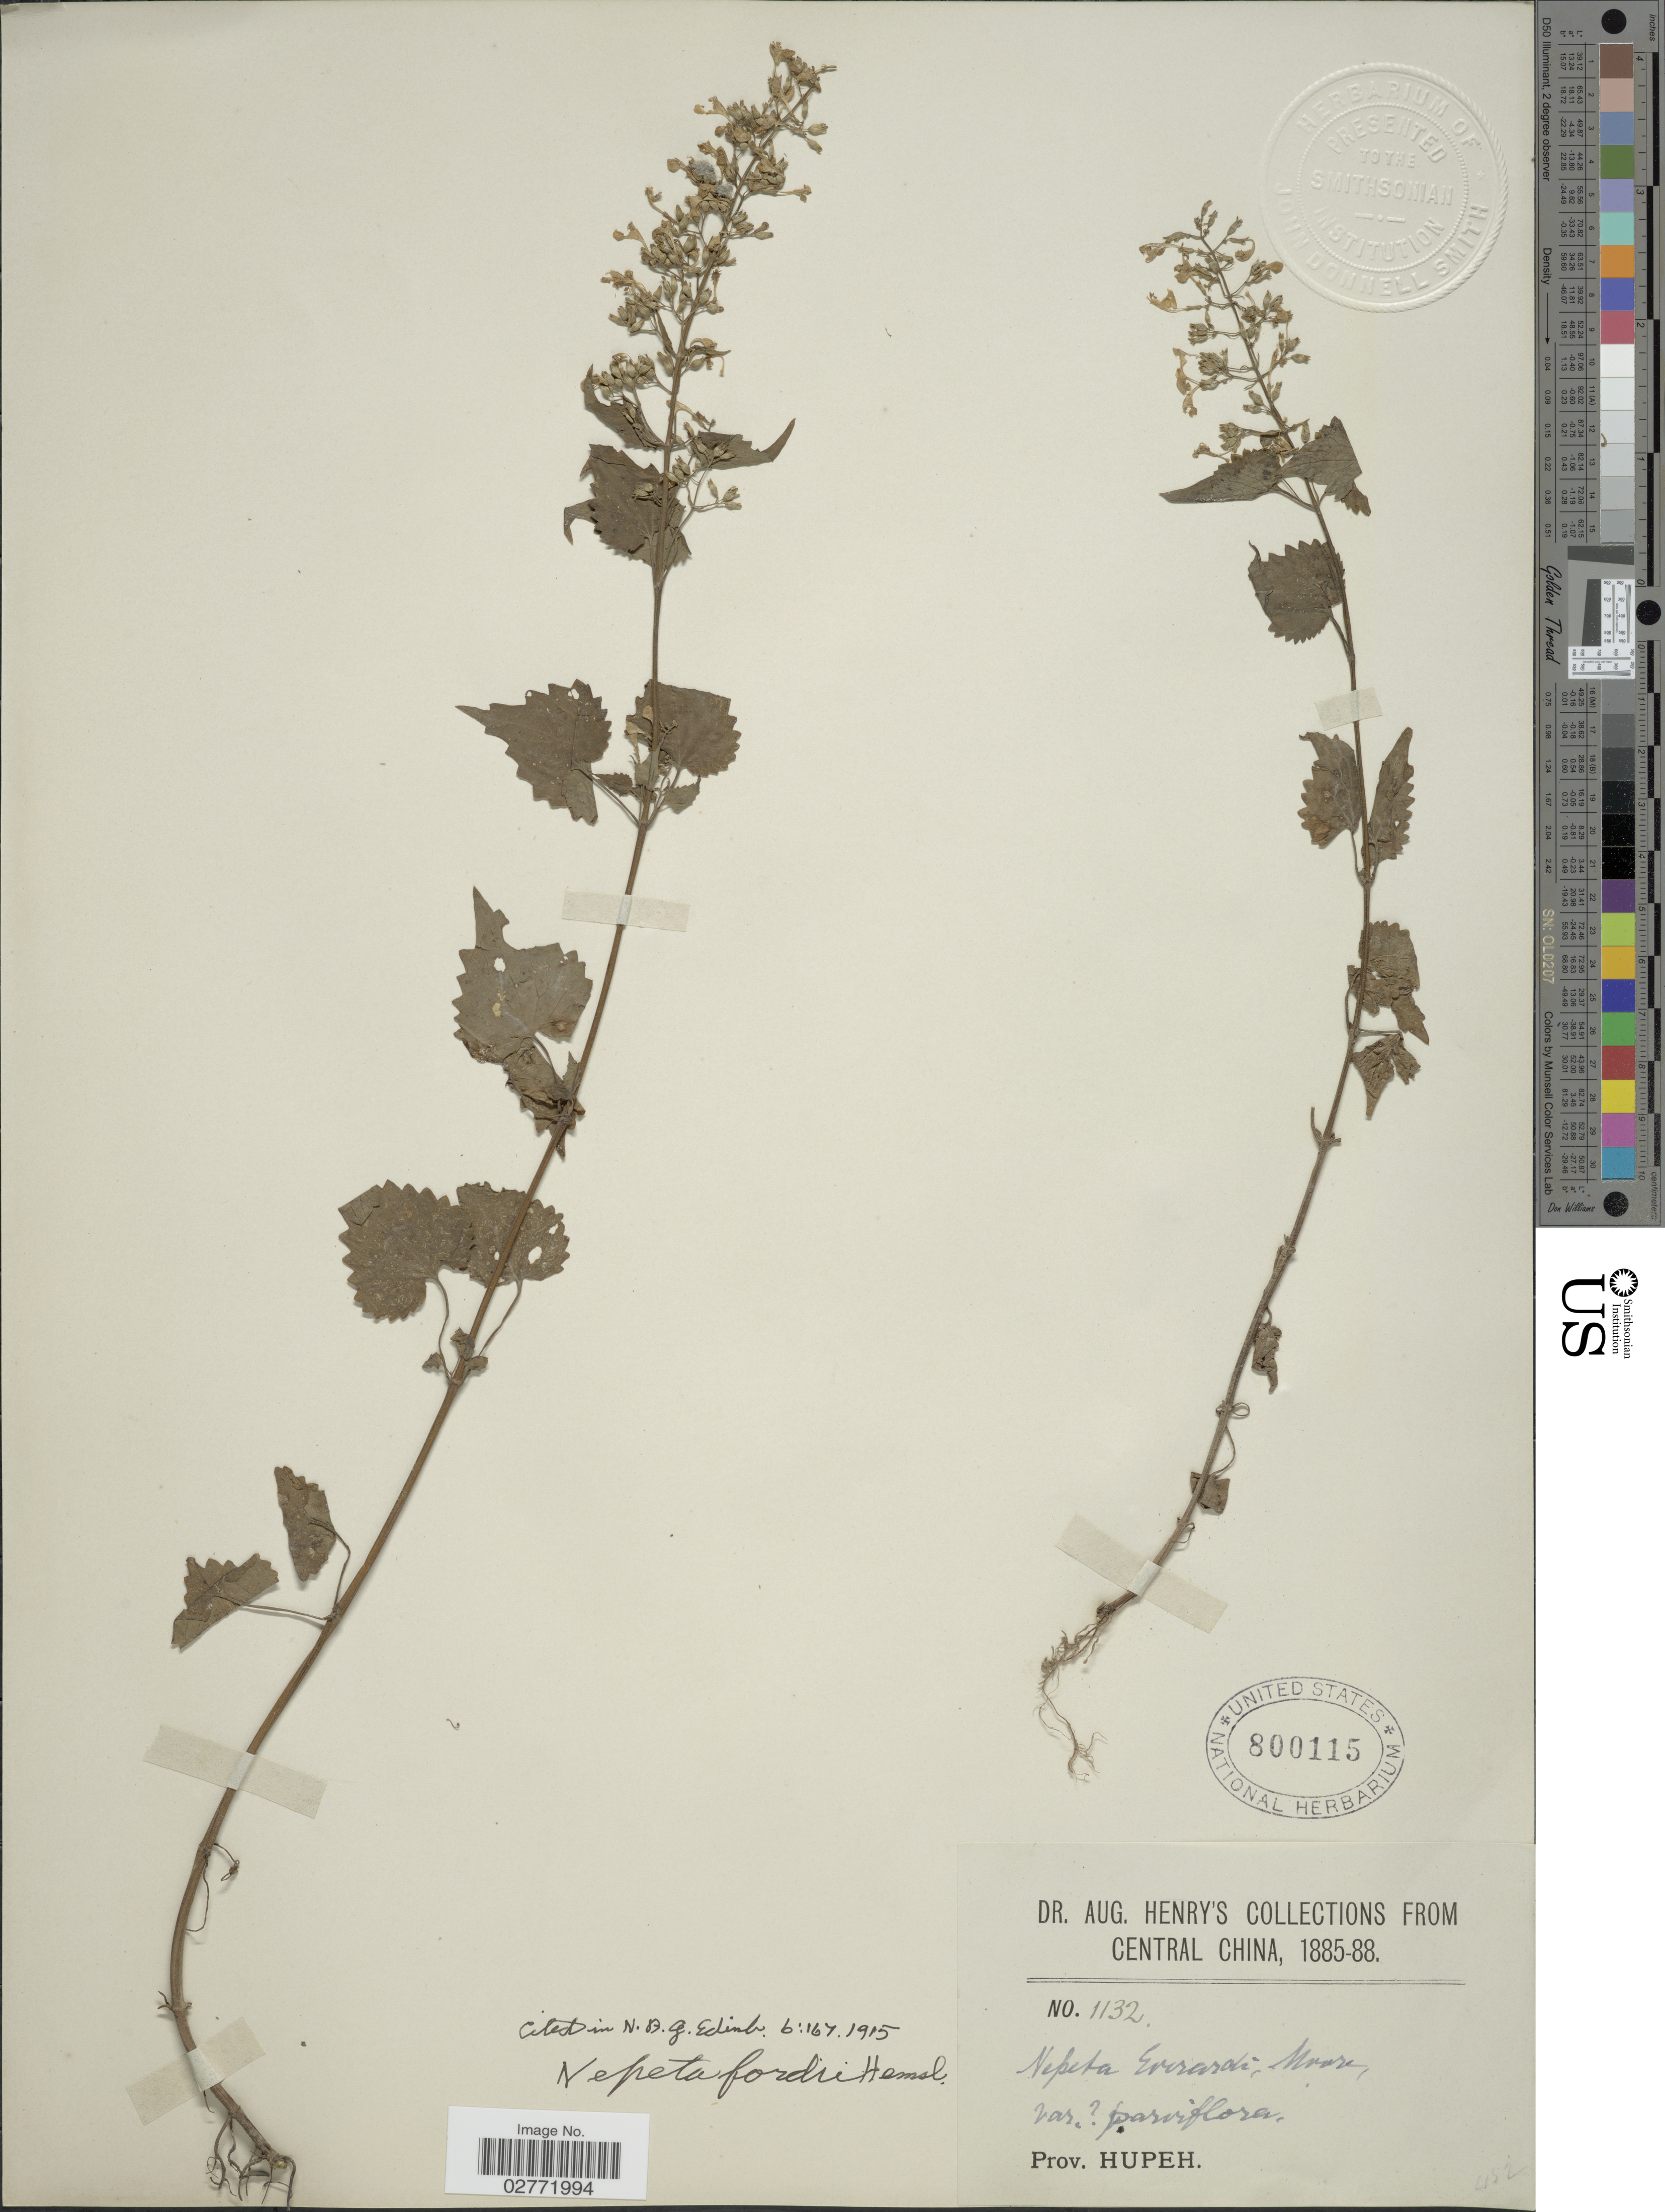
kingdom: Plantae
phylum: Tracheophyta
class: Magnoliopsida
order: Lamiales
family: Lamiaceae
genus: Nepeta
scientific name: Nepeta everardii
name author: S. Moore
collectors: A. Henry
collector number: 1132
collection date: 1885/1888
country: China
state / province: Hubei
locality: Central China, Prov. Hupeh.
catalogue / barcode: US 800115